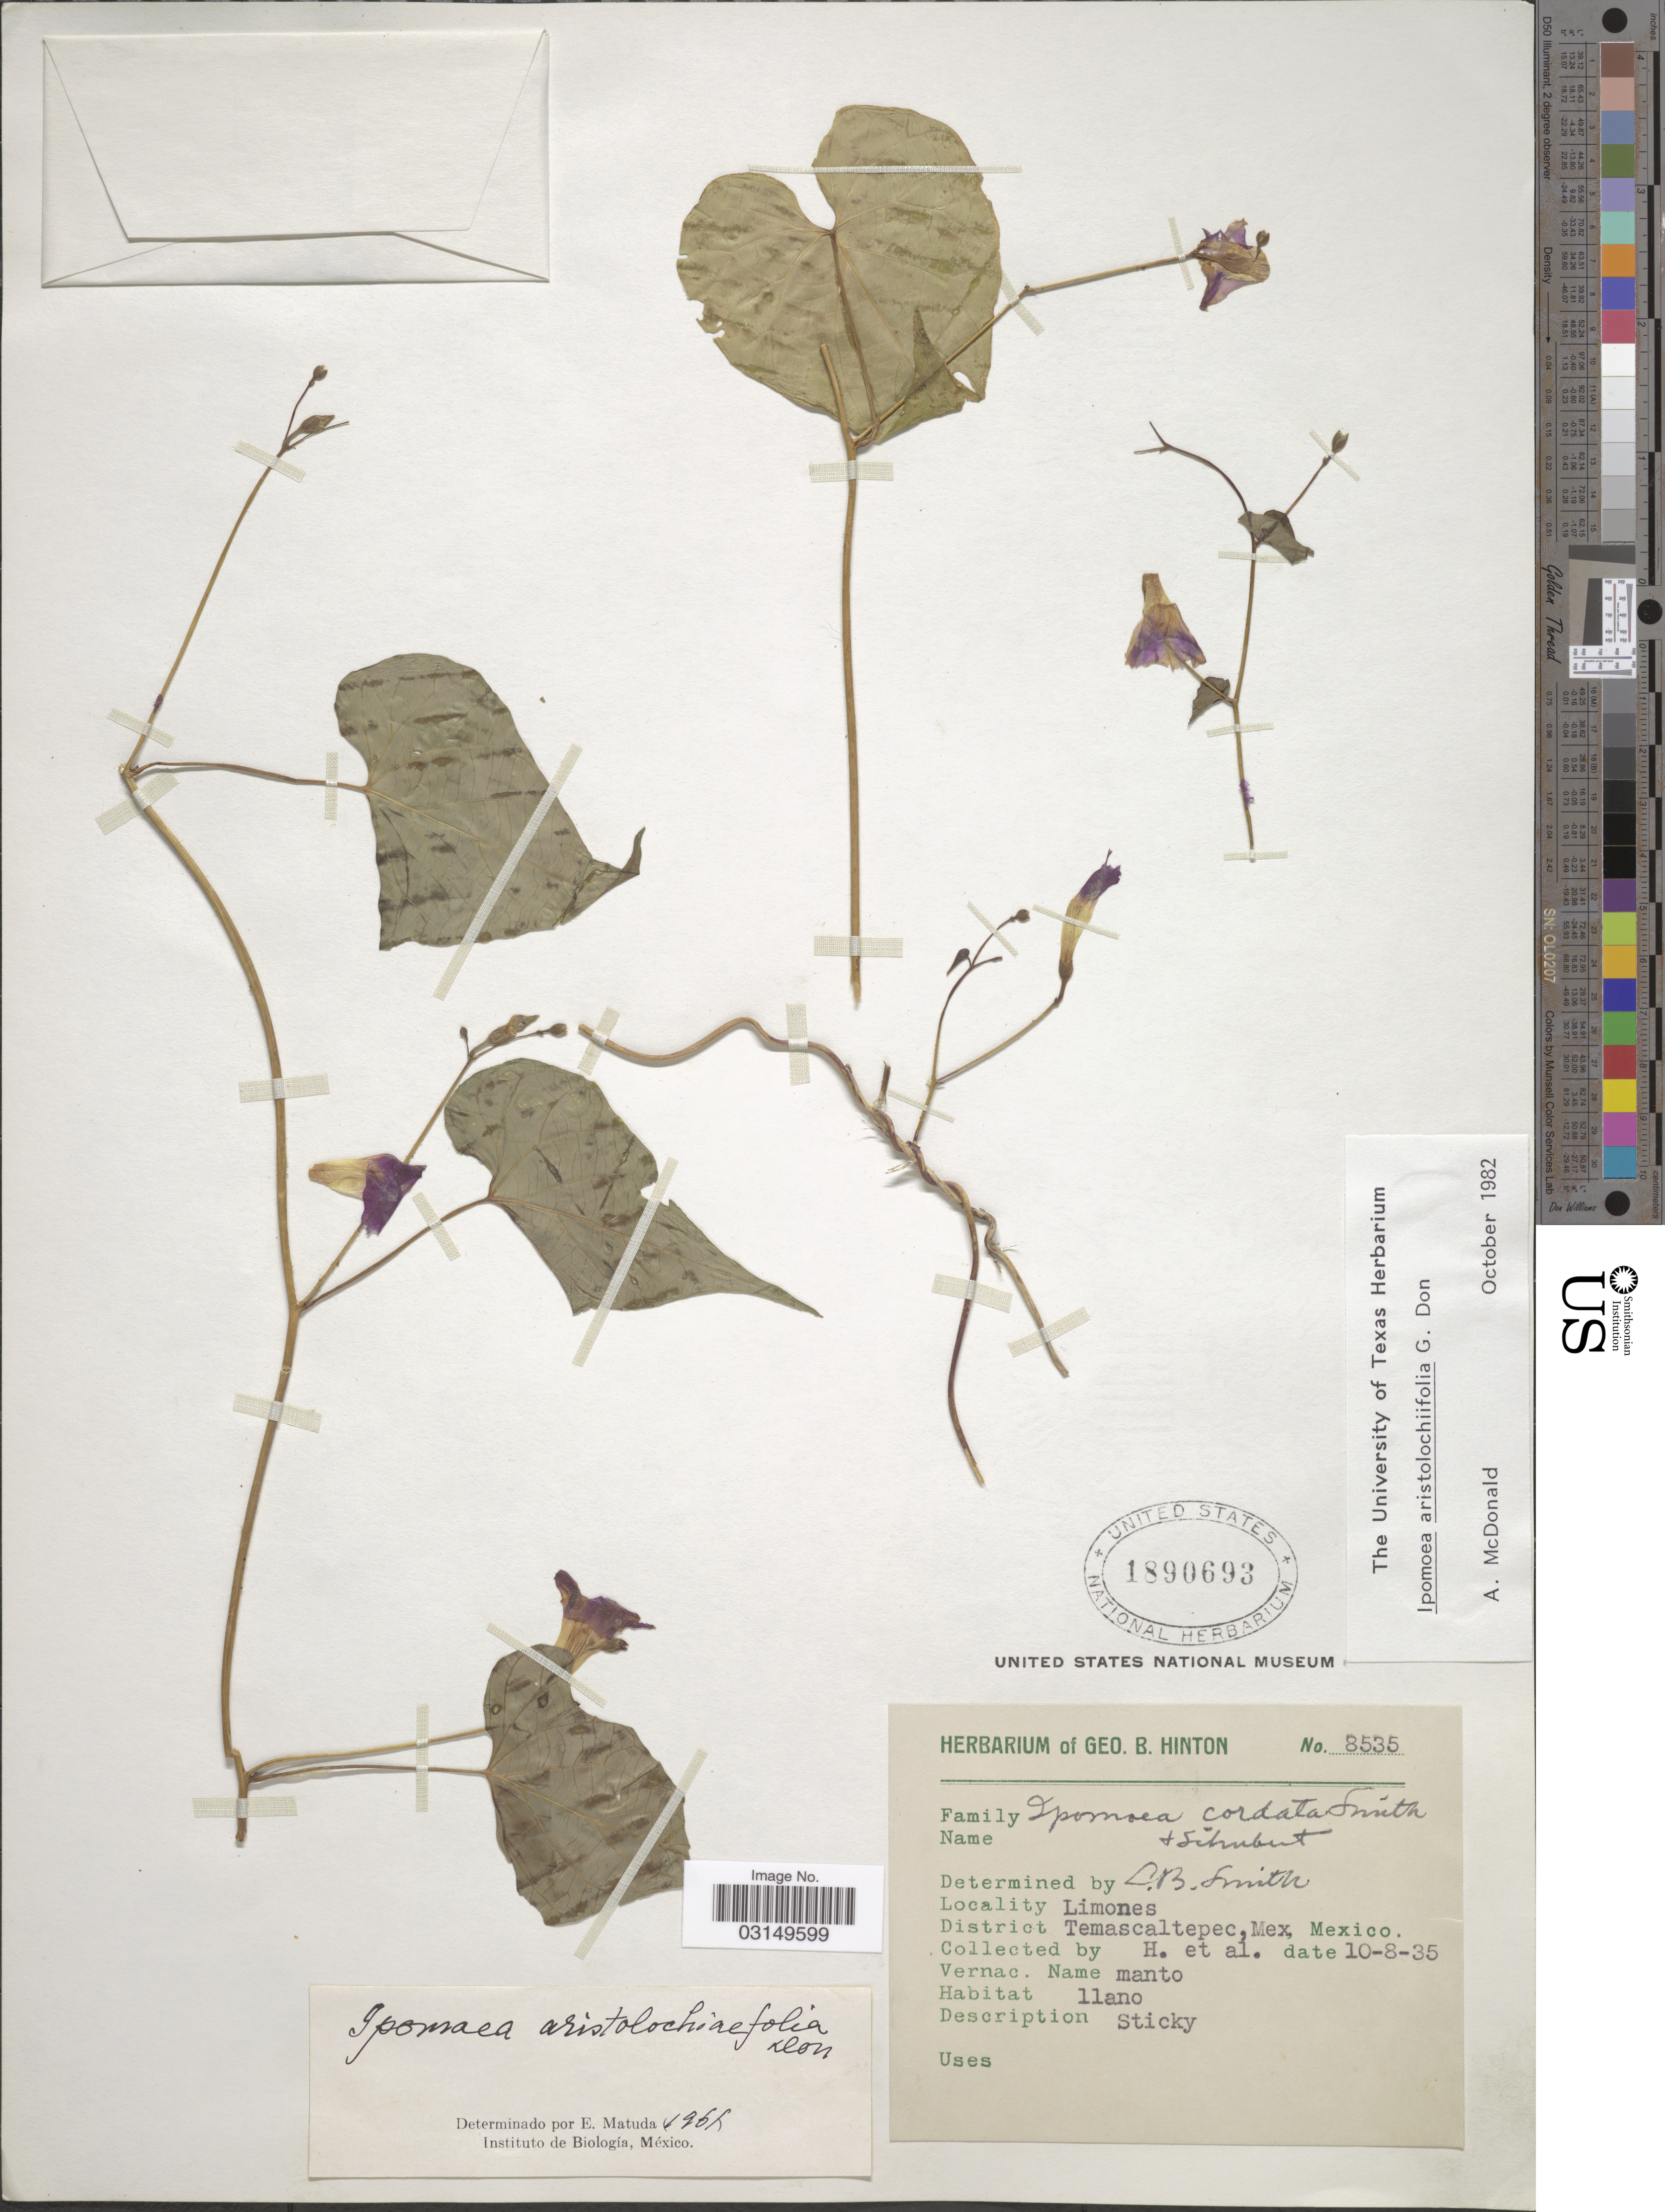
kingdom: Plantae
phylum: Tracheophyta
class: Magnoliopsida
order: Solanales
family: Convolvulaceae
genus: Ipomoea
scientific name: Ipomoea aristolochiifolia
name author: G. Don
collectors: G. B. Hinton & et al.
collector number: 8535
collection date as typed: Transcribed d/m/y: 10/8/35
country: Mexico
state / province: México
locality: Limones. District Temascaltepec.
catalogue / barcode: US 1890693